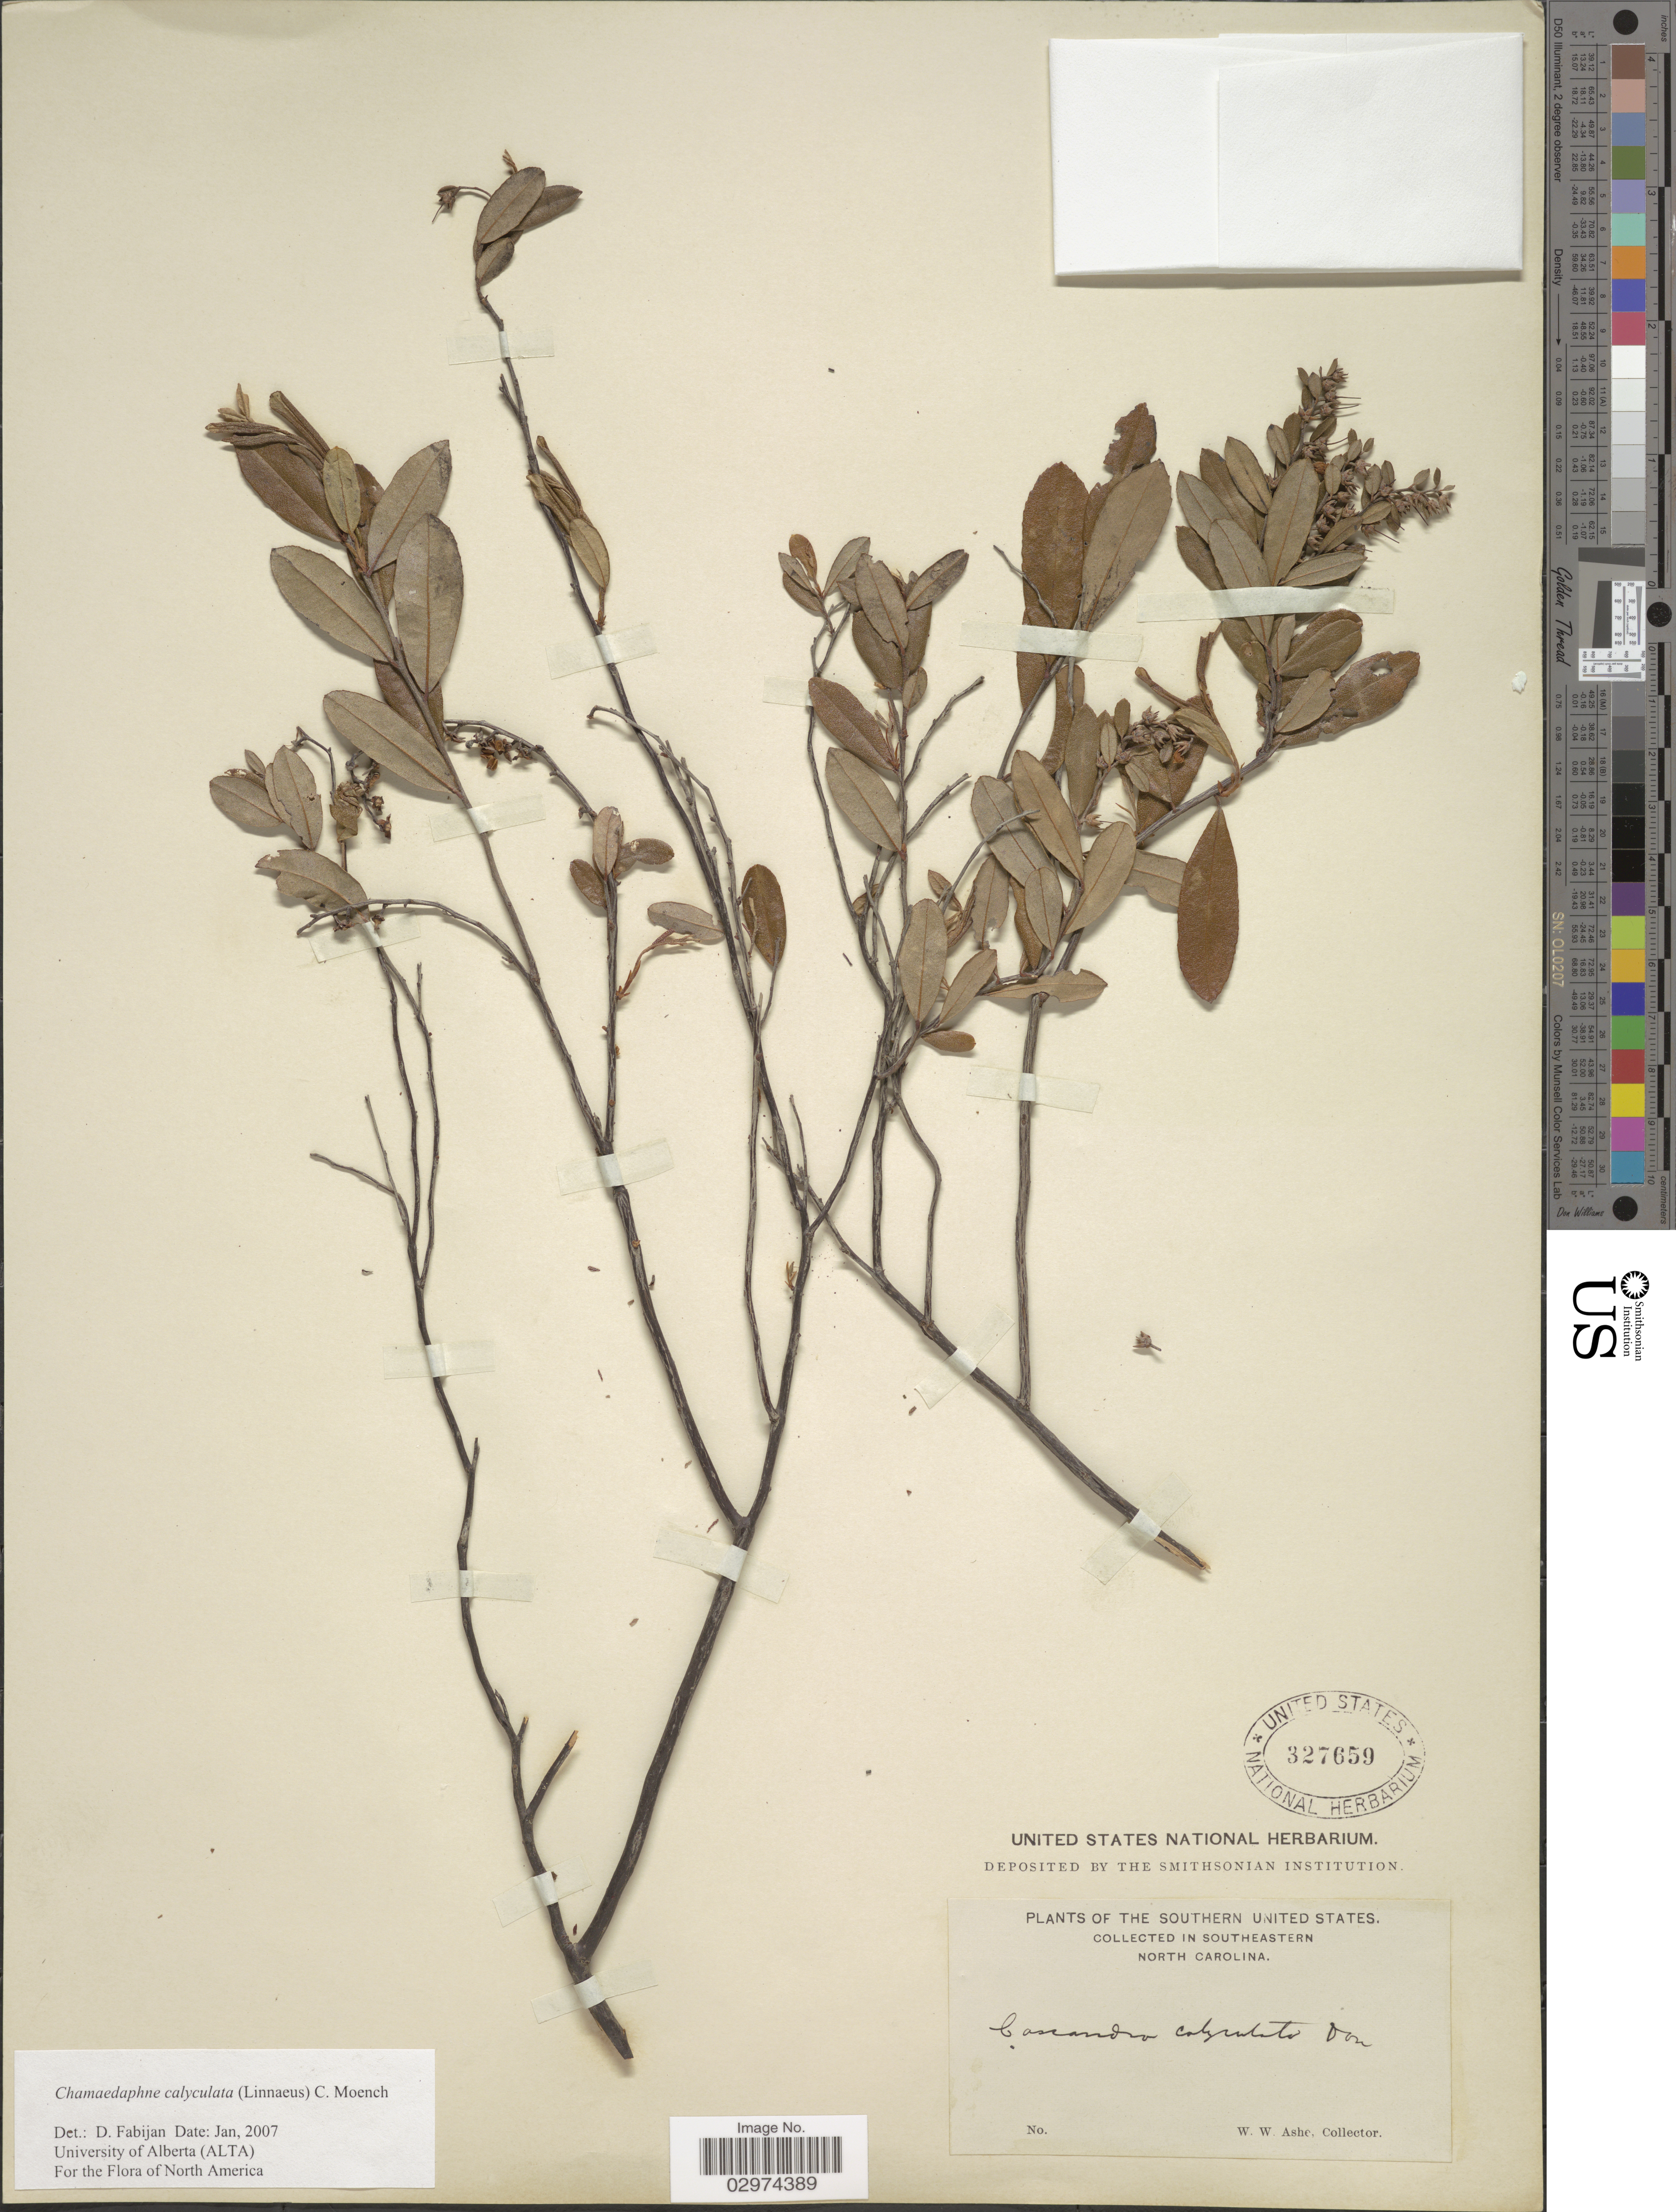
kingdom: Plantae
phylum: Tracheophyta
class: Magnoliopsida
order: Ericales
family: Ericaceae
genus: Chamaedaphne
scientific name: Chamaedaphne calyculata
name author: (L.) Moench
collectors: W. W. Ashe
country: United States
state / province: North Carolina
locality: Southern United States. In southeastern.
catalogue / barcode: US 327659